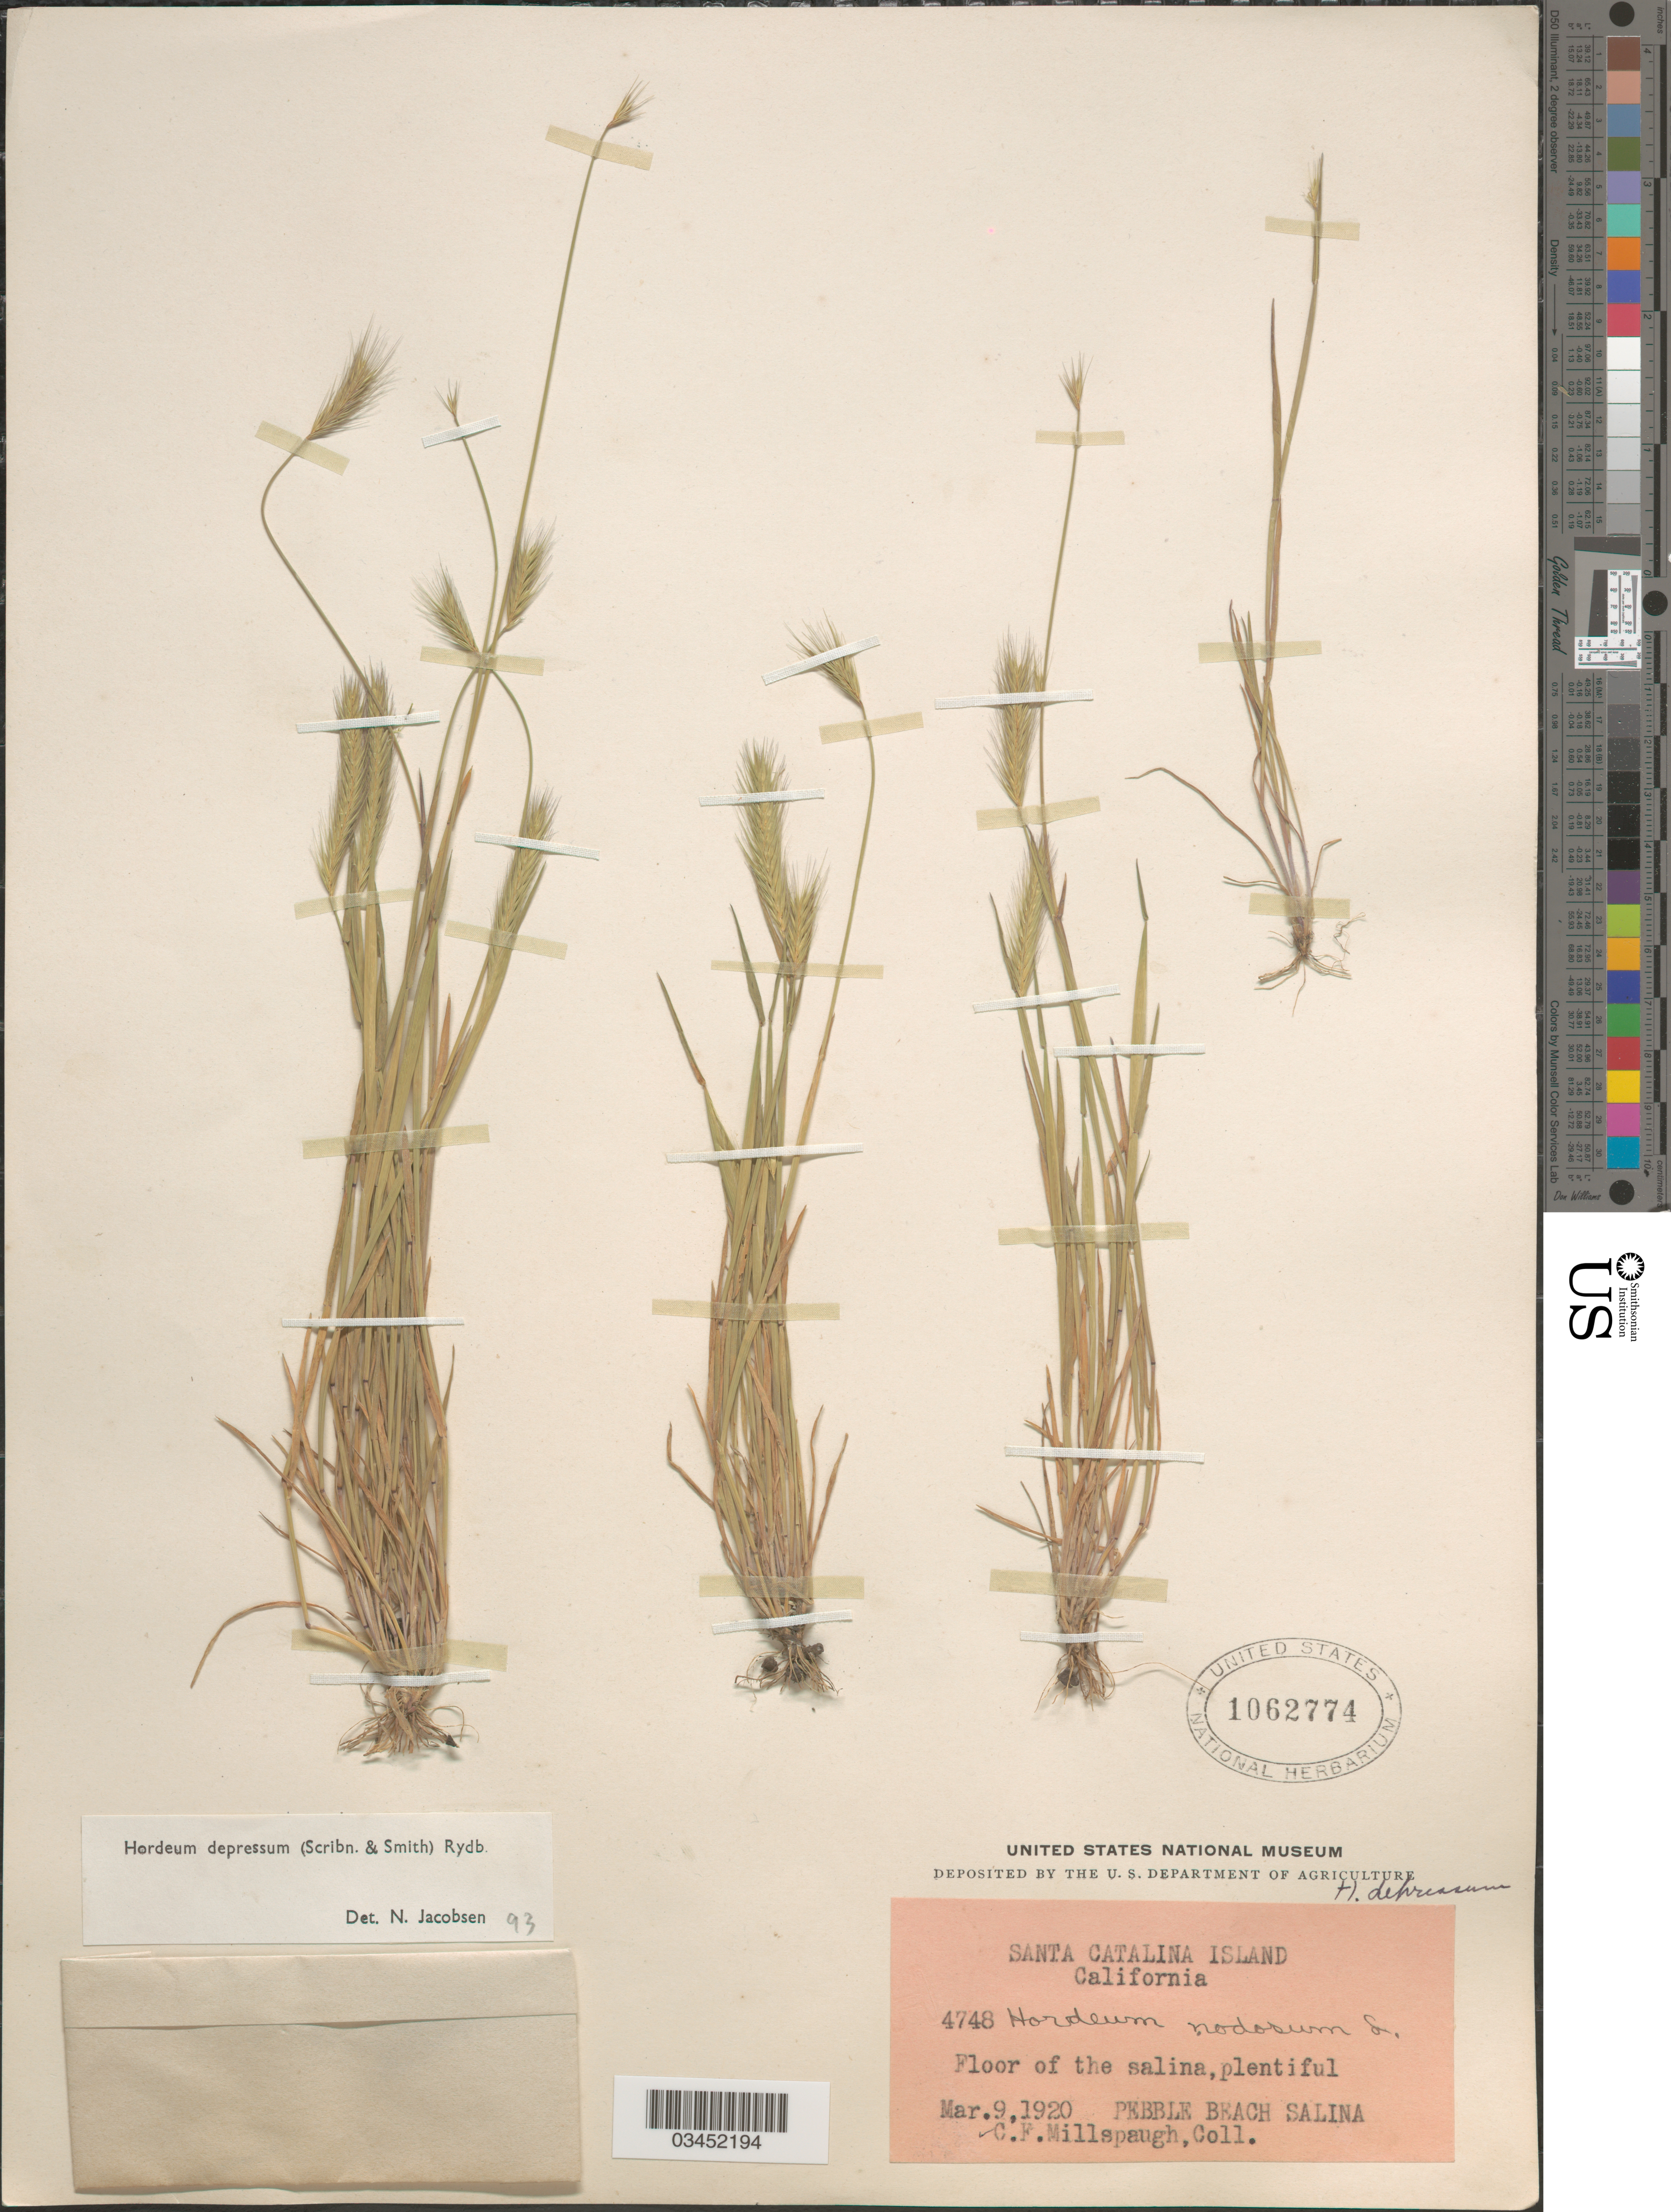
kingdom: Plantae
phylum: Tracheophyta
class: Liliopsida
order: Poales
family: Poaceae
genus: Hordeum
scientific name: Hordeum depressum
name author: (Scribn. & J.G. Sm.) Rydb.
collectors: C. F. Millspaugh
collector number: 4748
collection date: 1920-03-09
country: United States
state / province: California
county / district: Los Angeles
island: Santa Catalina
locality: Santa Catalina Island. Floor of the salina, plentiful. Pebble Beach Salina.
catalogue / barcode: US 1062774